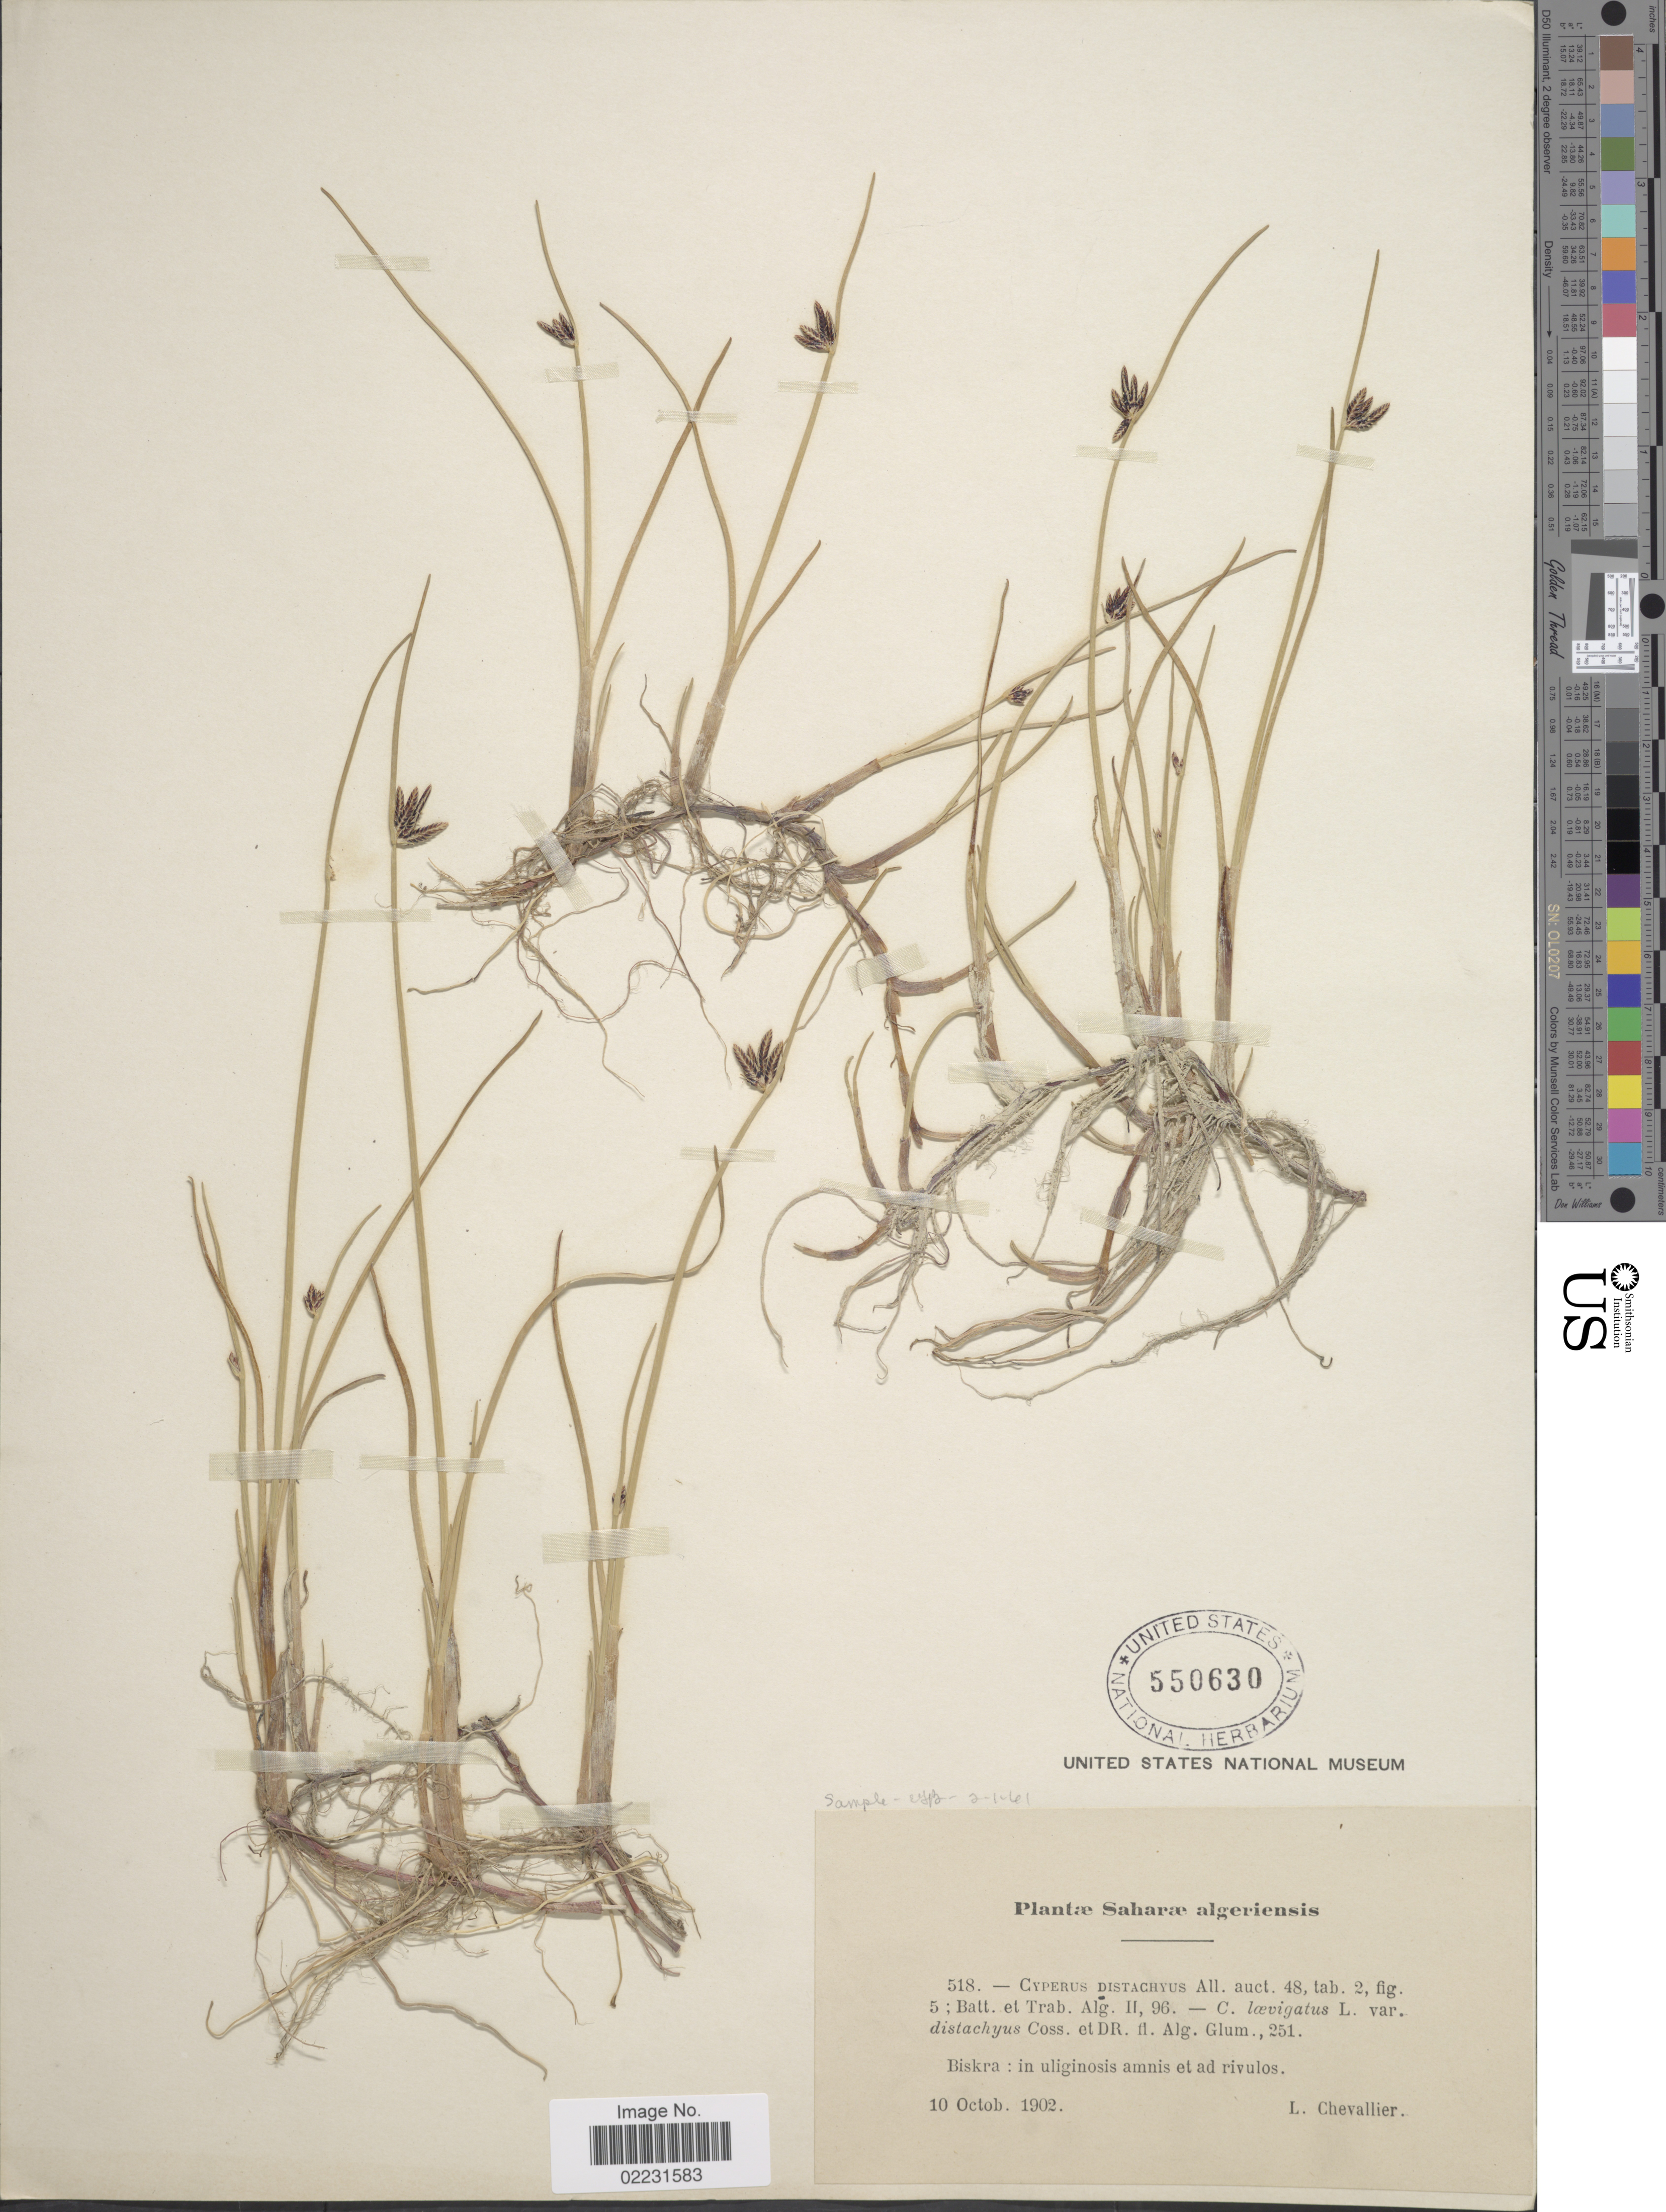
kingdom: Plantae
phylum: Tracheophyta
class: Liliopsida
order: Poales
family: Cyperaceae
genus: Cyperus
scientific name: Cyperus laevigatus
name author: L.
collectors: L. Chevallier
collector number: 518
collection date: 1902-10-10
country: Algeria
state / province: Biskra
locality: Saharae Algeriensis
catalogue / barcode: US 550630